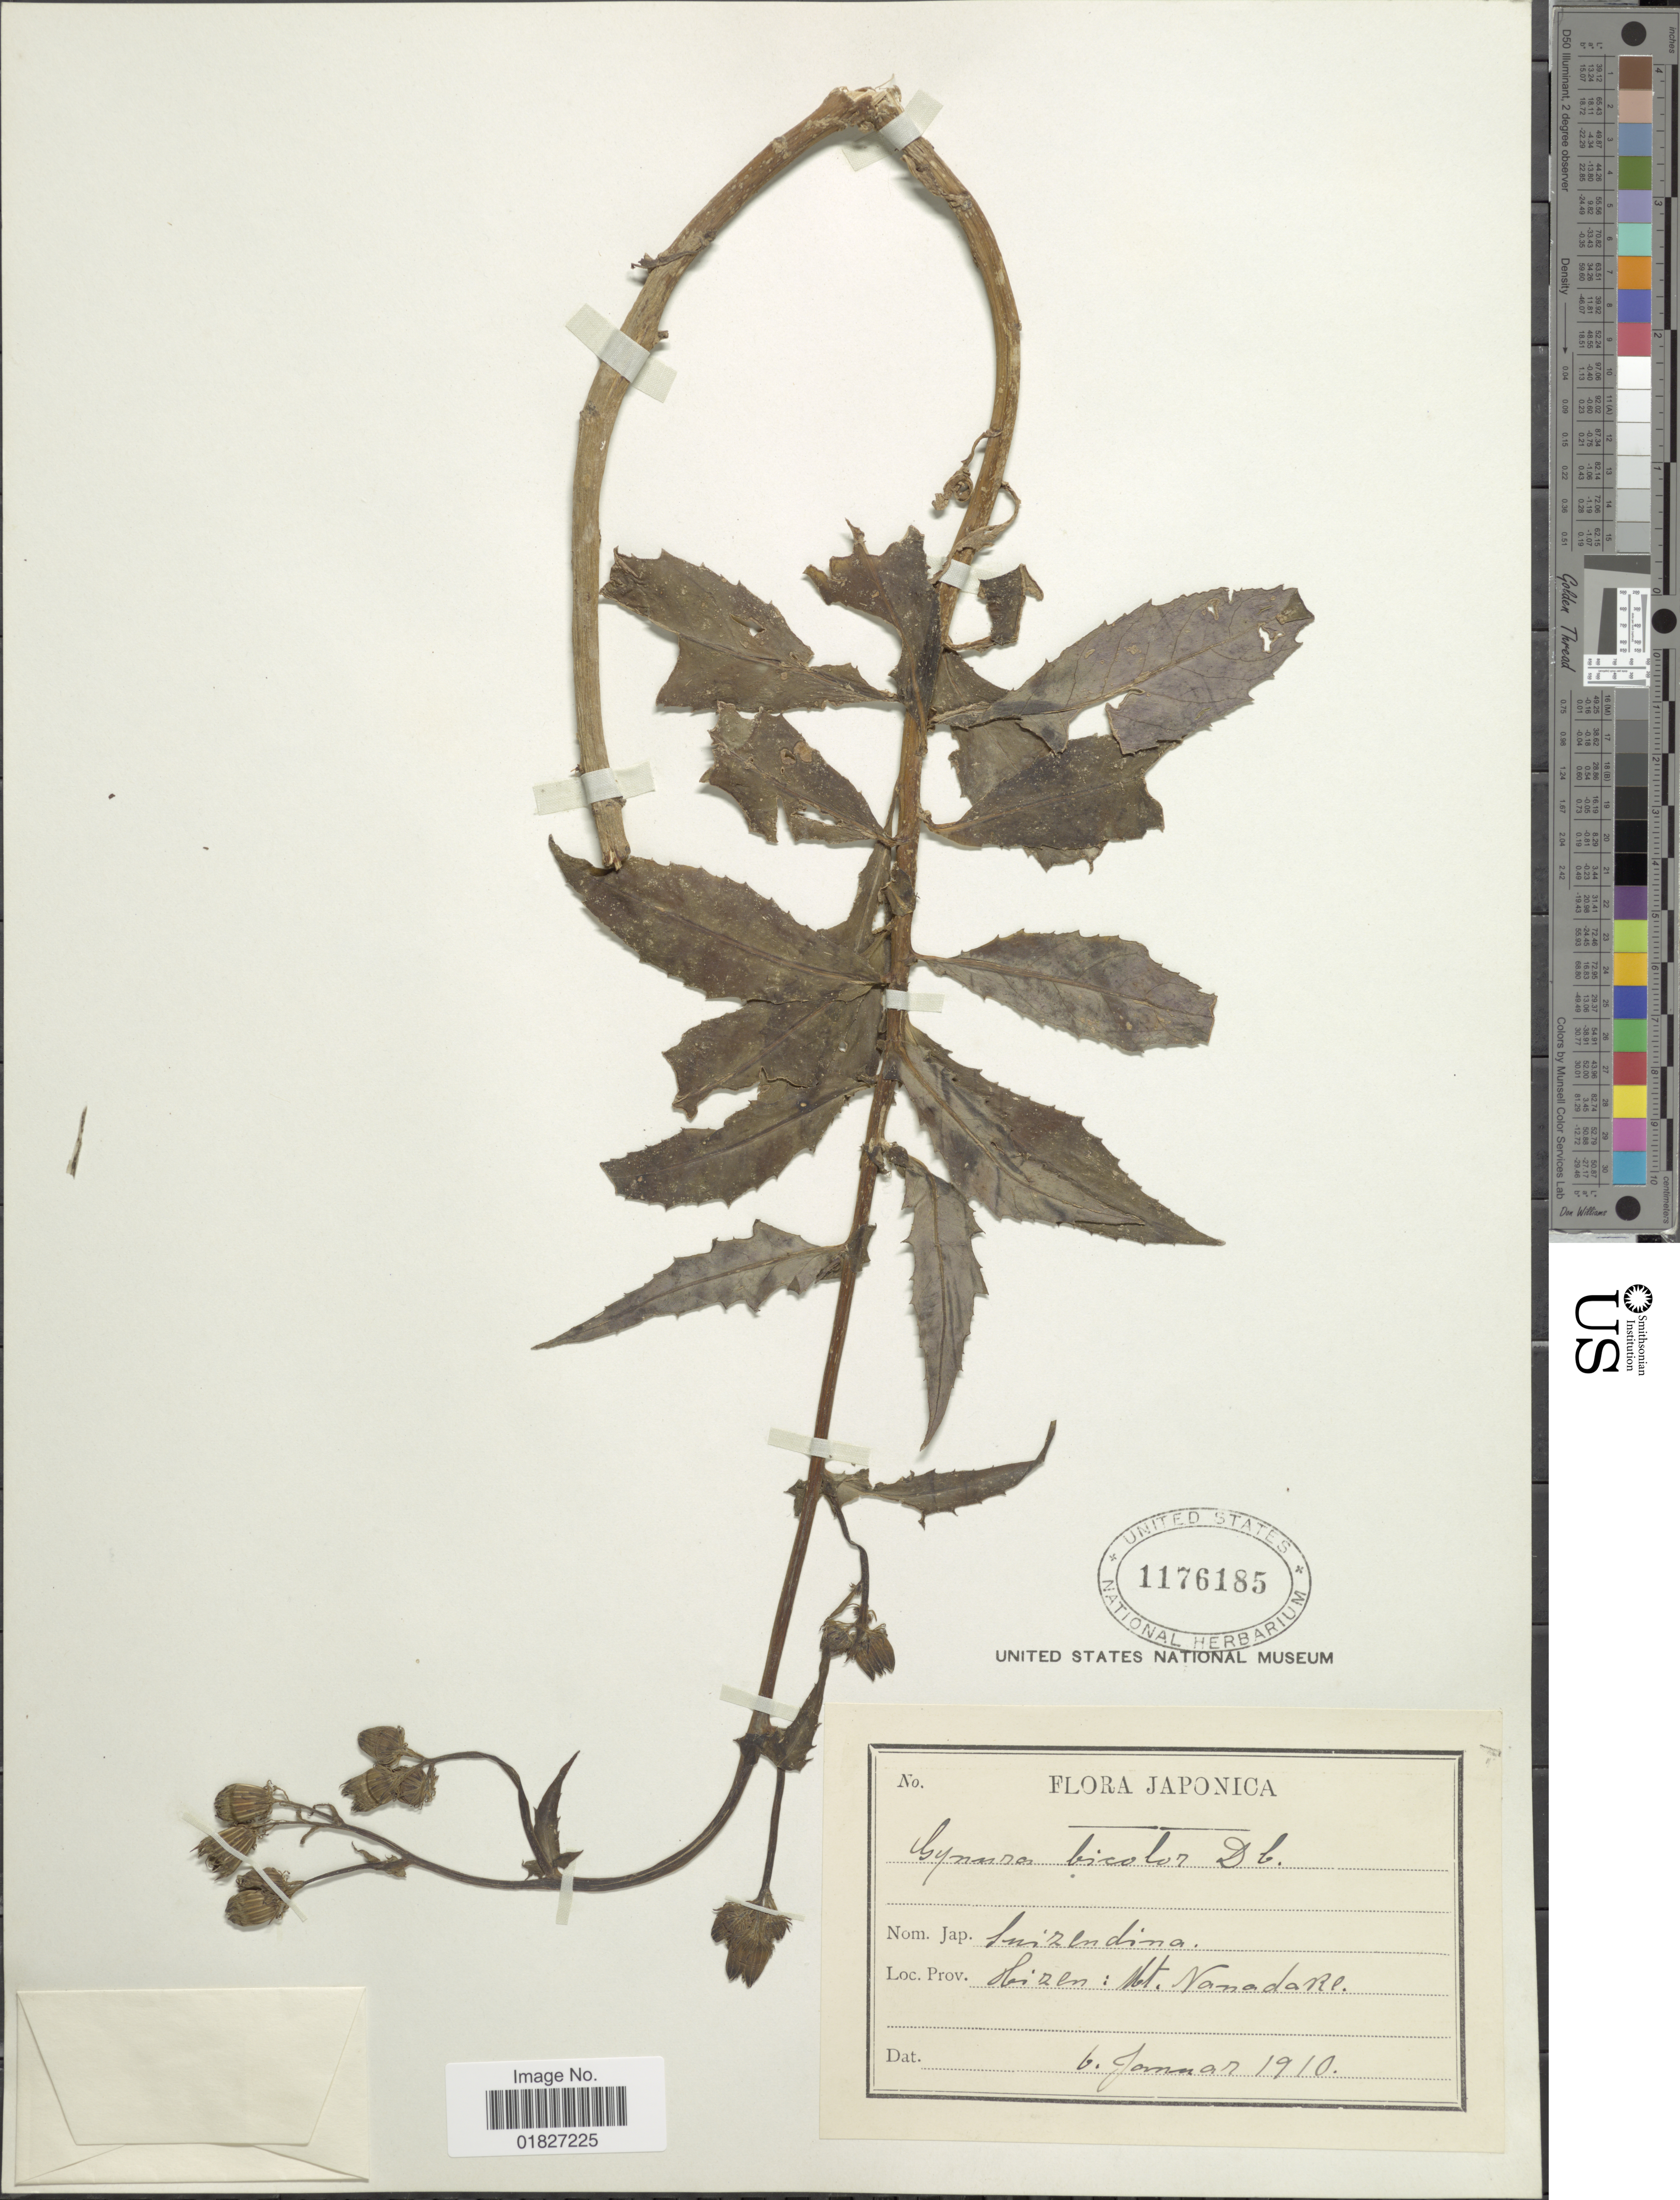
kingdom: Plantae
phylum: Tracheophyta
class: Magnoliopsida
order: Asterales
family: Asteraceae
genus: Gynura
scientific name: Gynura bicolor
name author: DC.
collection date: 1910-01-06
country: Japan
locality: Hizen, Mt. Nanadaru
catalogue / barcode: US 1176185